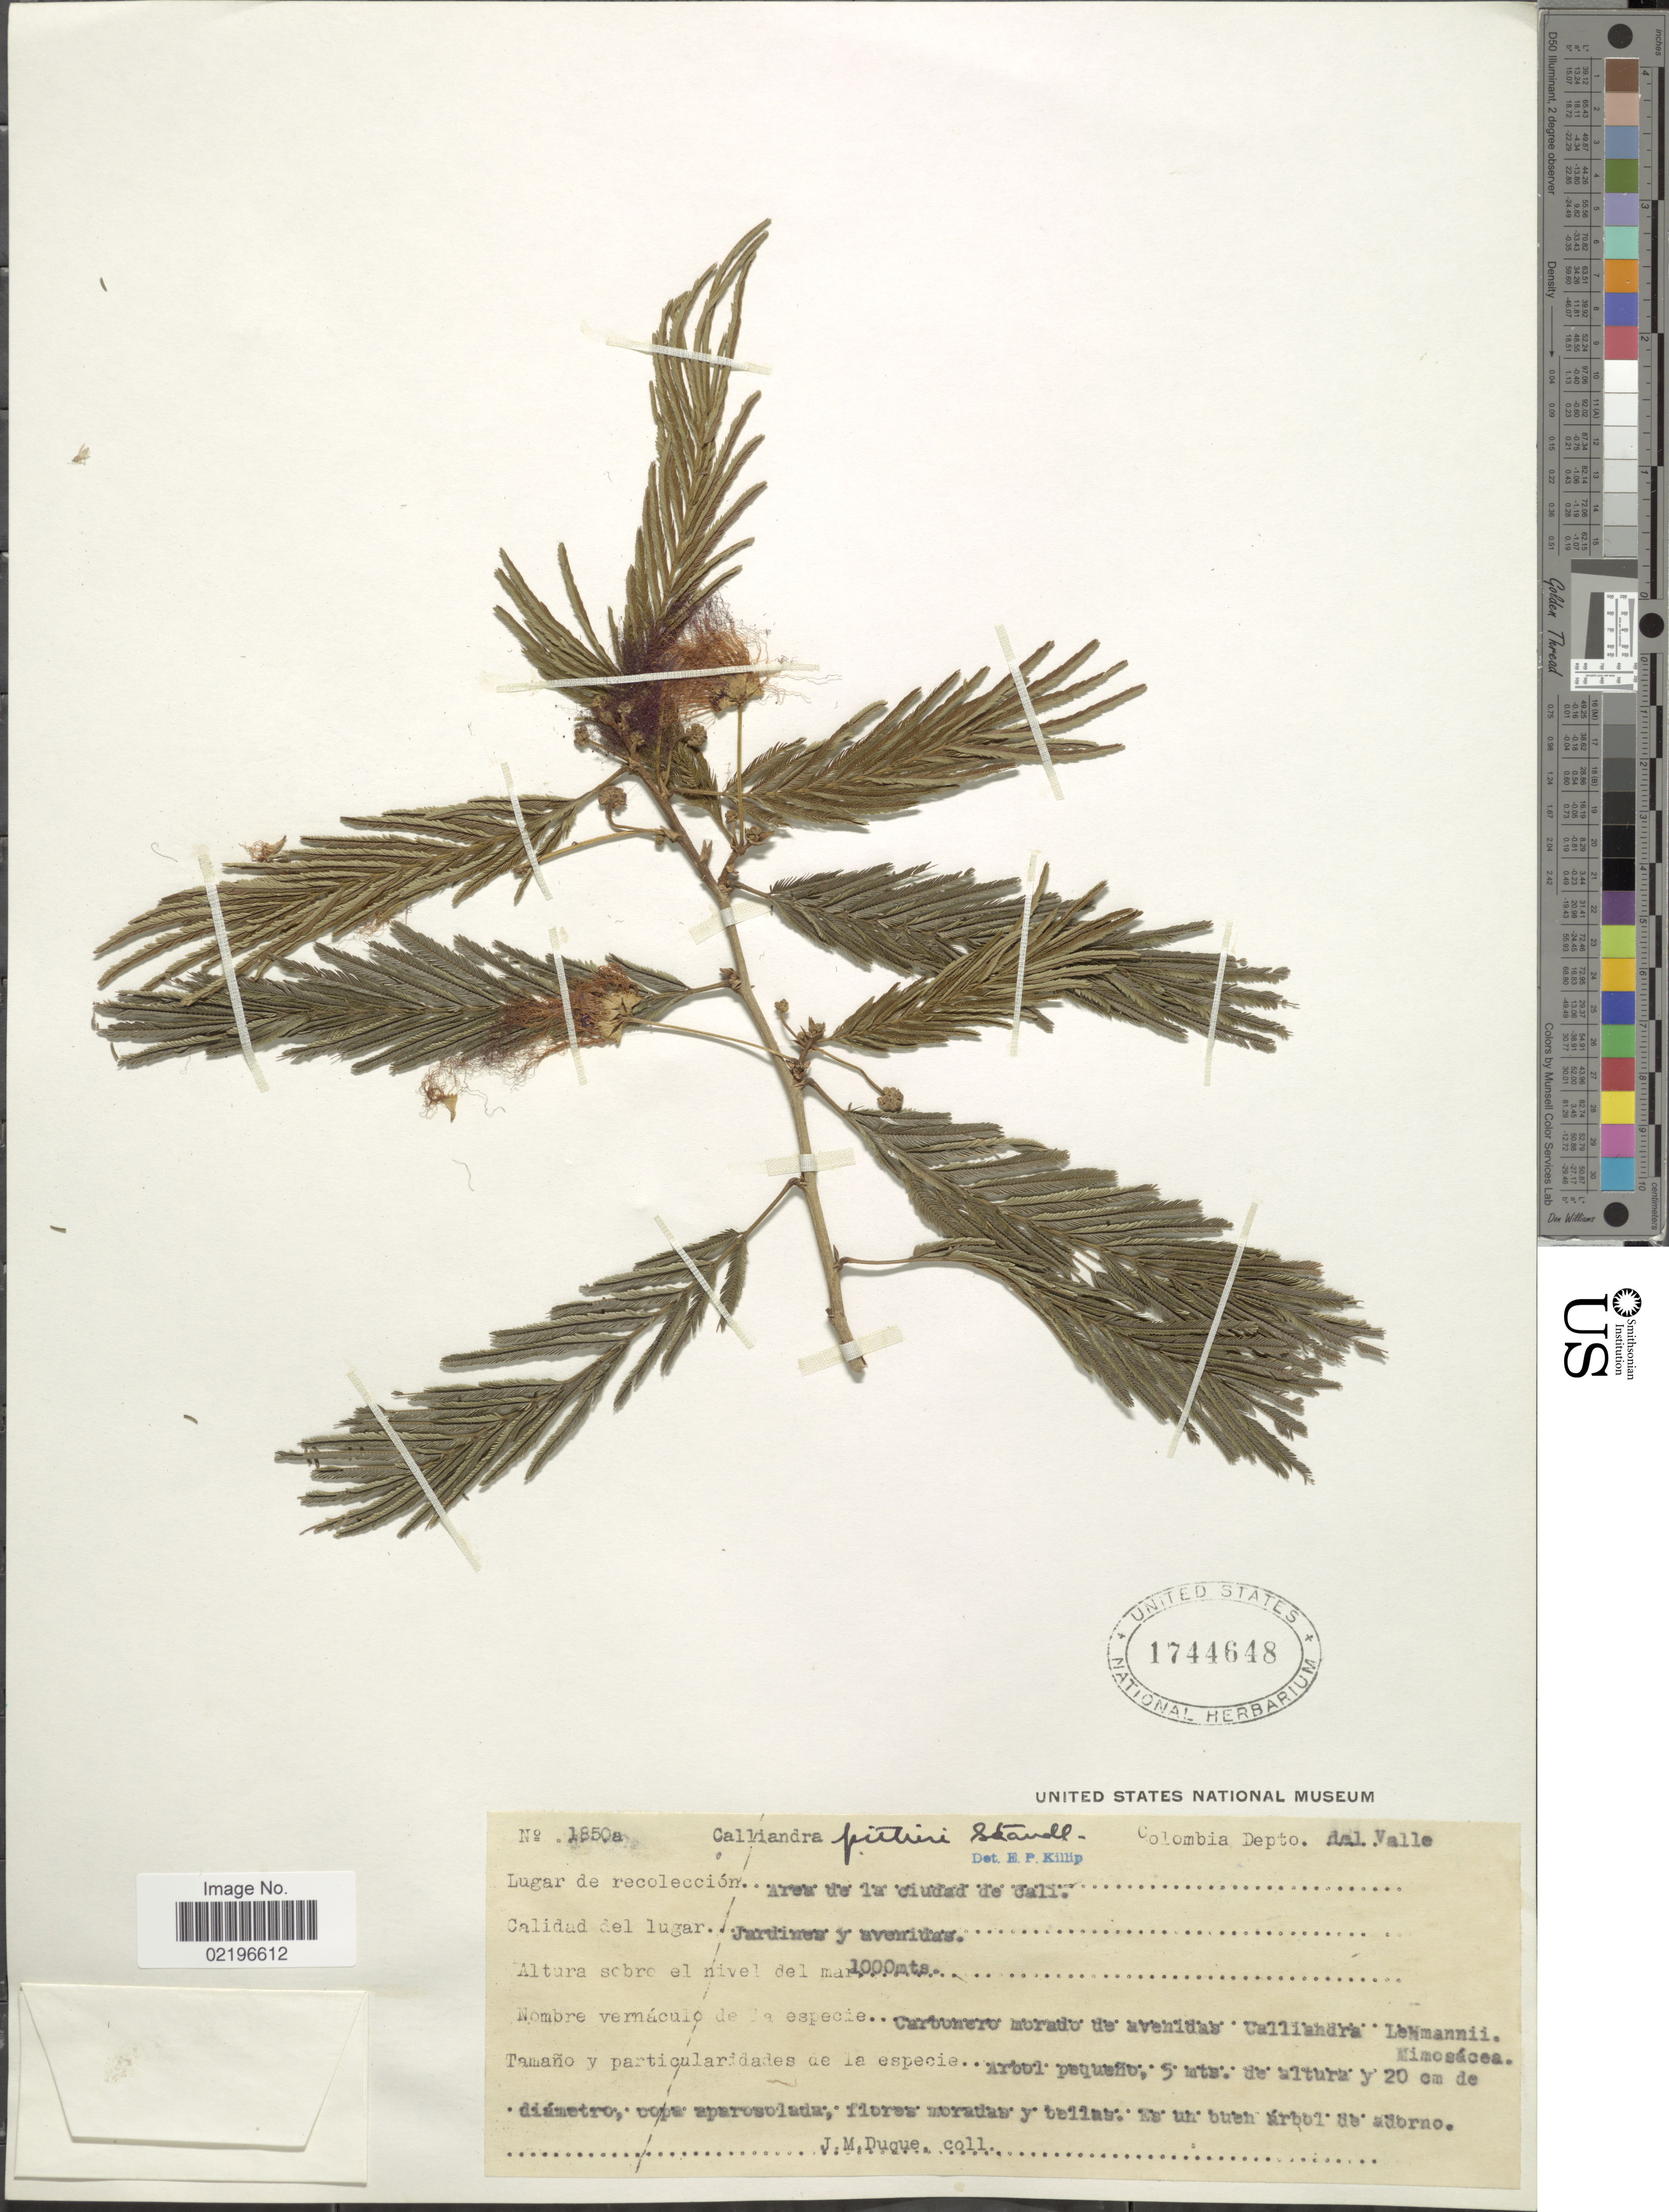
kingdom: Plantae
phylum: Tracheophyta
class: Magnoliopsida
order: Fabales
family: Fabaceae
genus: Calliandra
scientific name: Calliandra pittieri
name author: Standl.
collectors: J. Duque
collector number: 1850a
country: Colombia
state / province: Valle del Cauca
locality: Depto. del Valle. Area de la ciudad de cali.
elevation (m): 100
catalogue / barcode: US 1744648